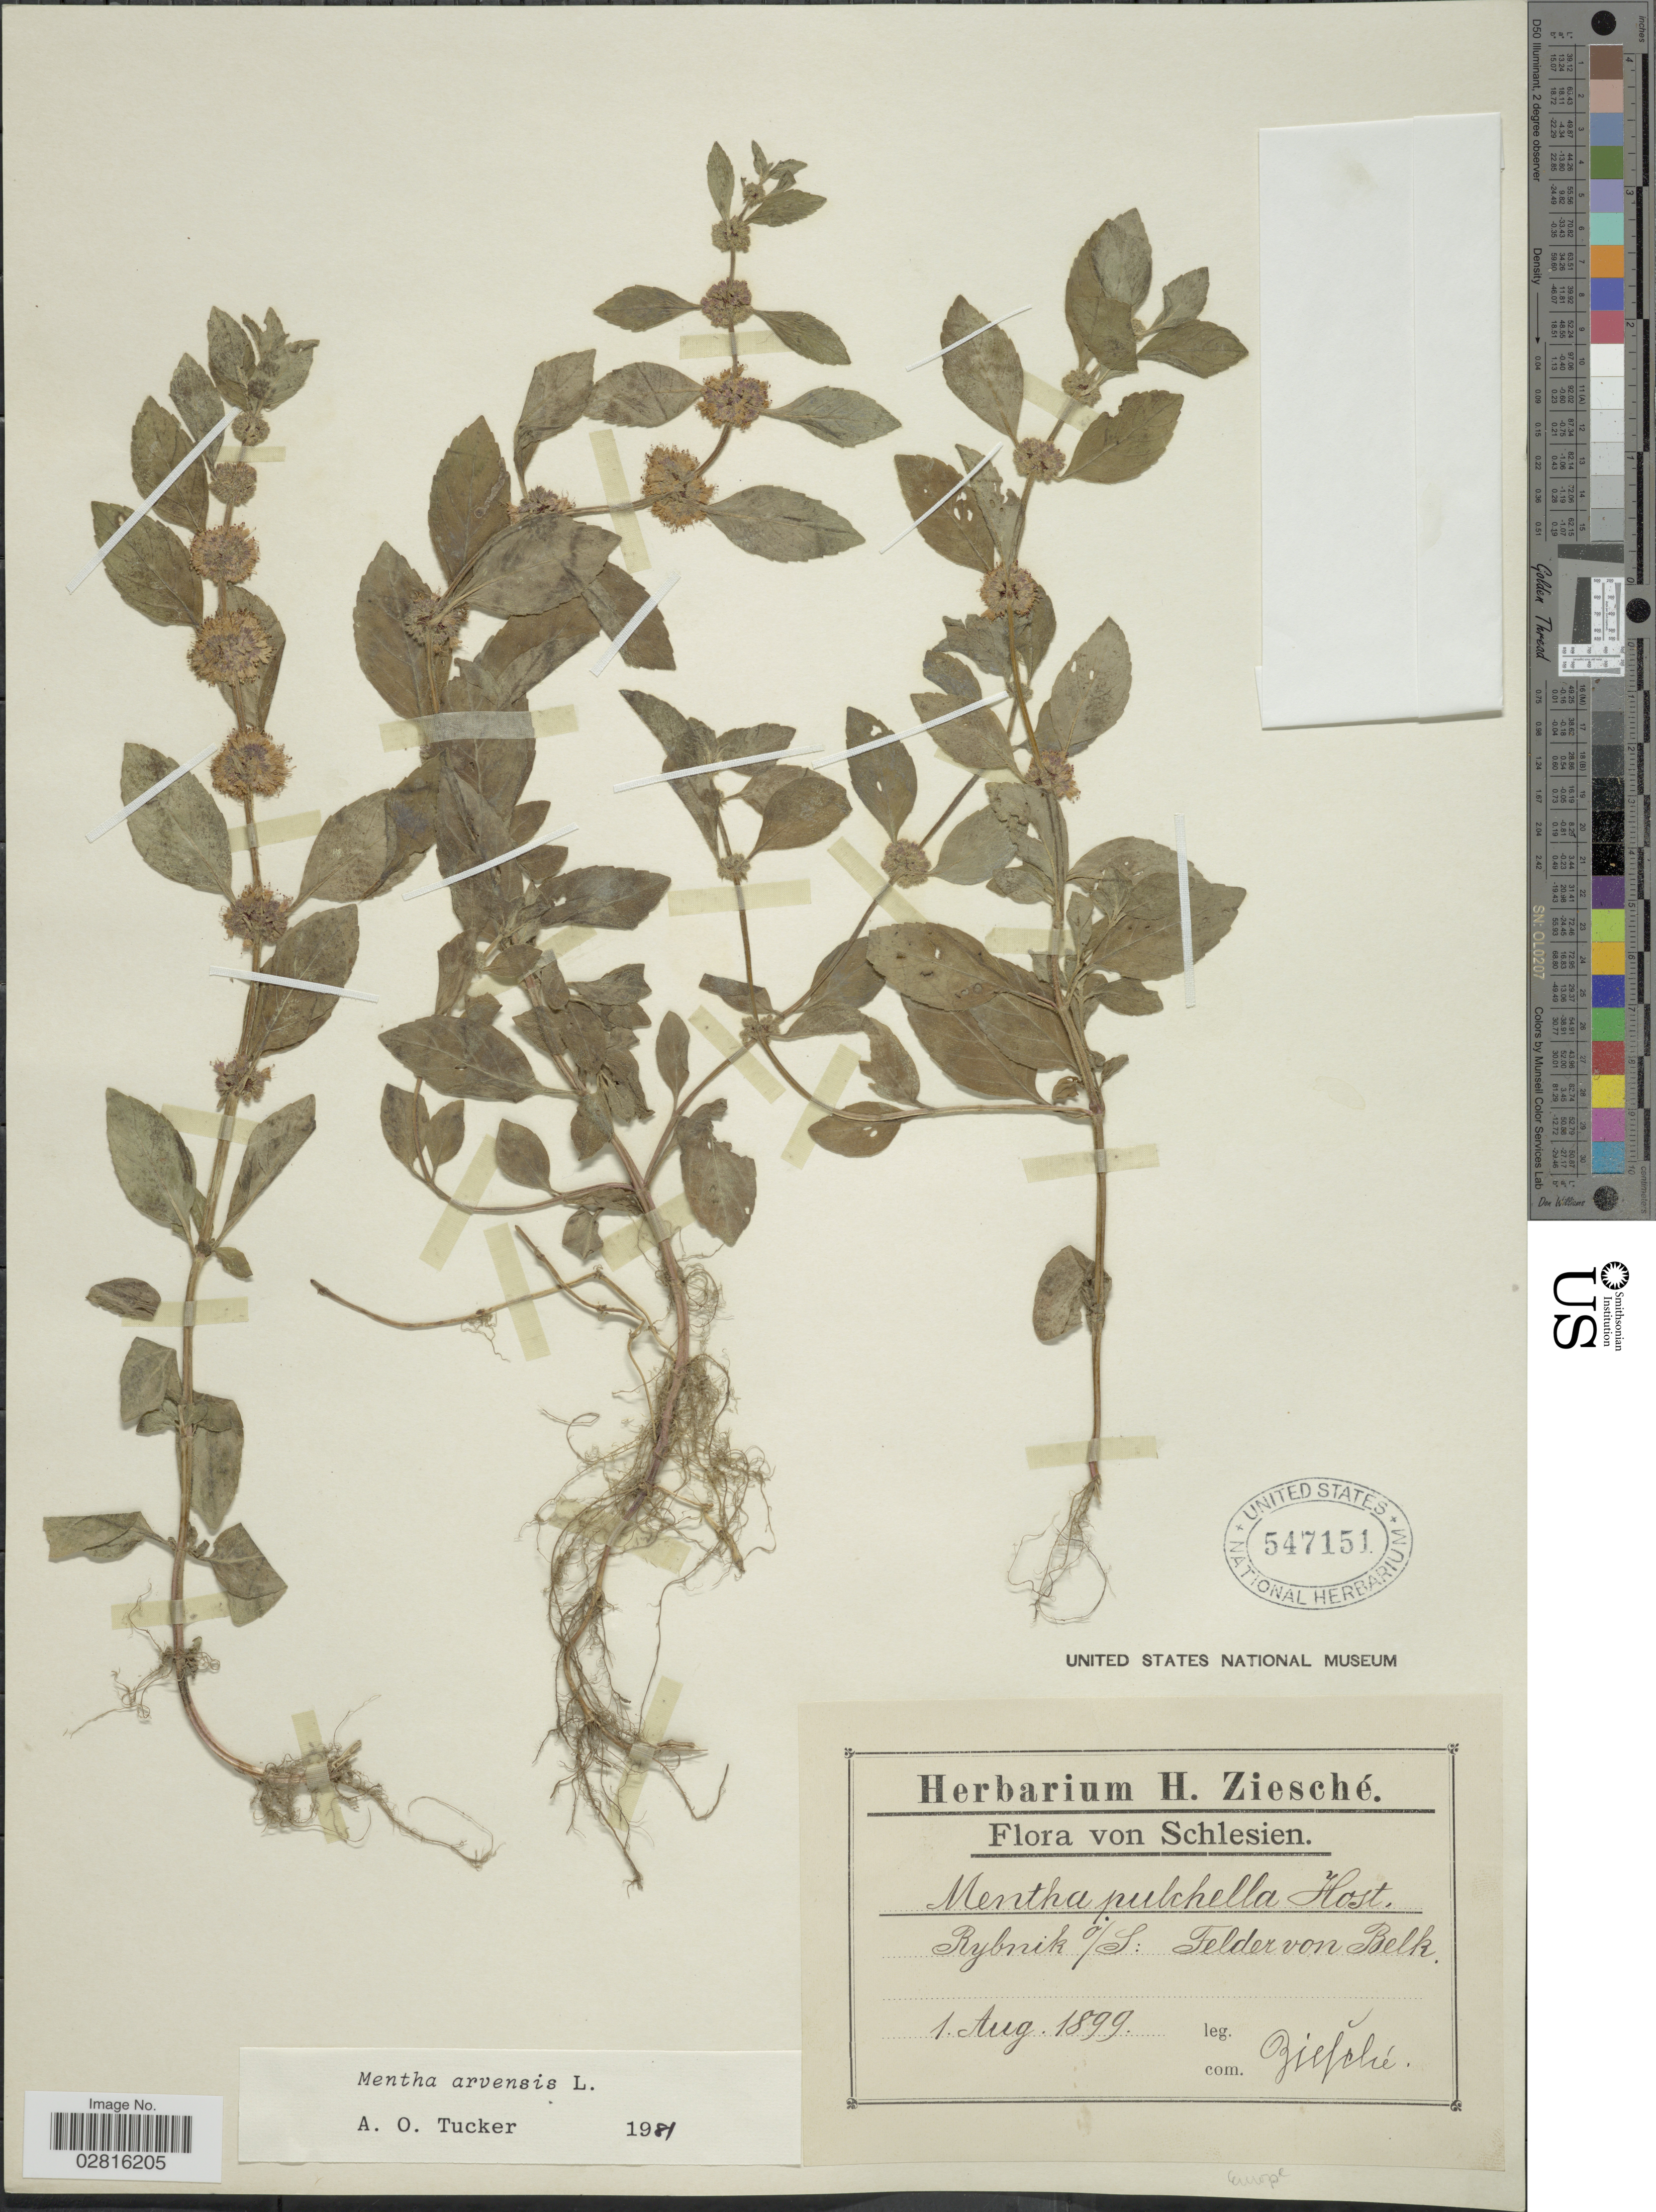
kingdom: Plantae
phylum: Tracheophyta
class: Magnoliopsida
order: Lamiales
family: Lamiaceae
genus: Mentha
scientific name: Mentha arvensis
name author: L.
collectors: H. Ziesché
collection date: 1899-08-01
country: Poland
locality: Schlesien. Rybnik o/S: Felder von Belk.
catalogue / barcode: US 547151